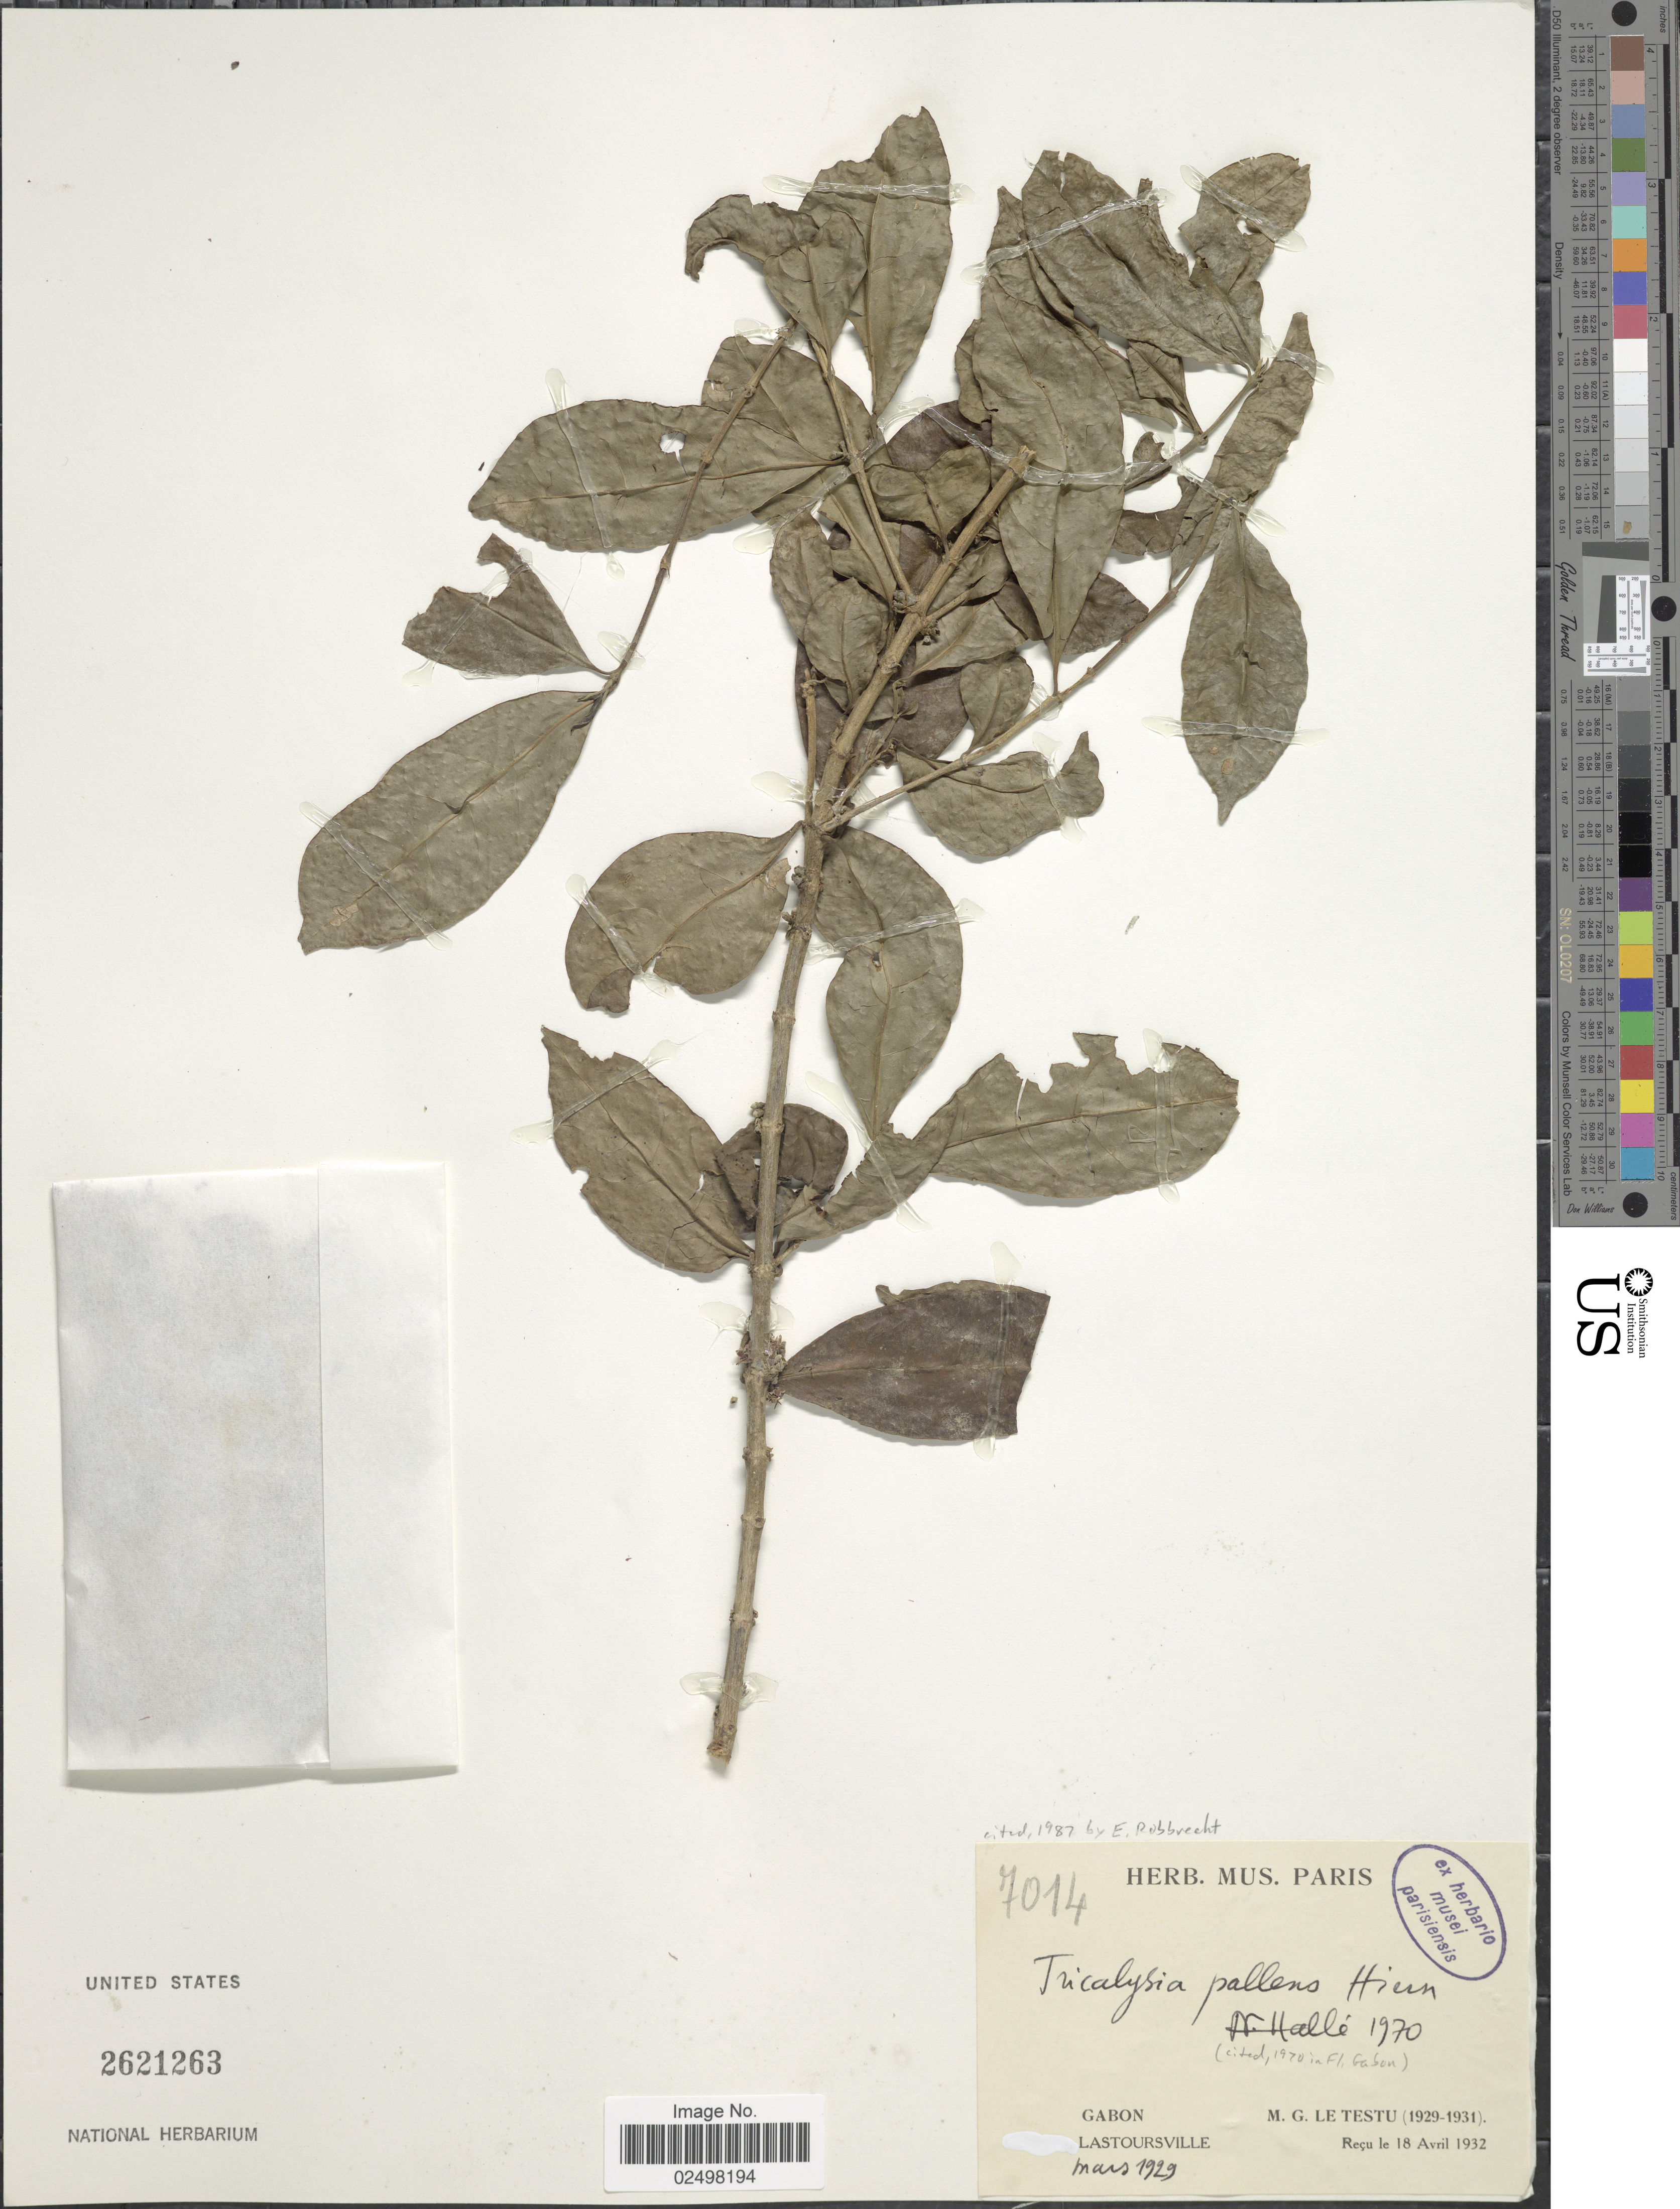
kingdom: Plantae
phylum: Tracheophyta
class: Magnoliopsida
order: Gentianales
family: Rubiaceae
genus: Tricalysia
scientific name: Tricalysia pallens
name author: Hiern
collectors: G. Le Testu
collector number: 7014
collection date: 1929-03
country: Gabon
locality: Lastoursville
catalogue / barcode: US 2621263